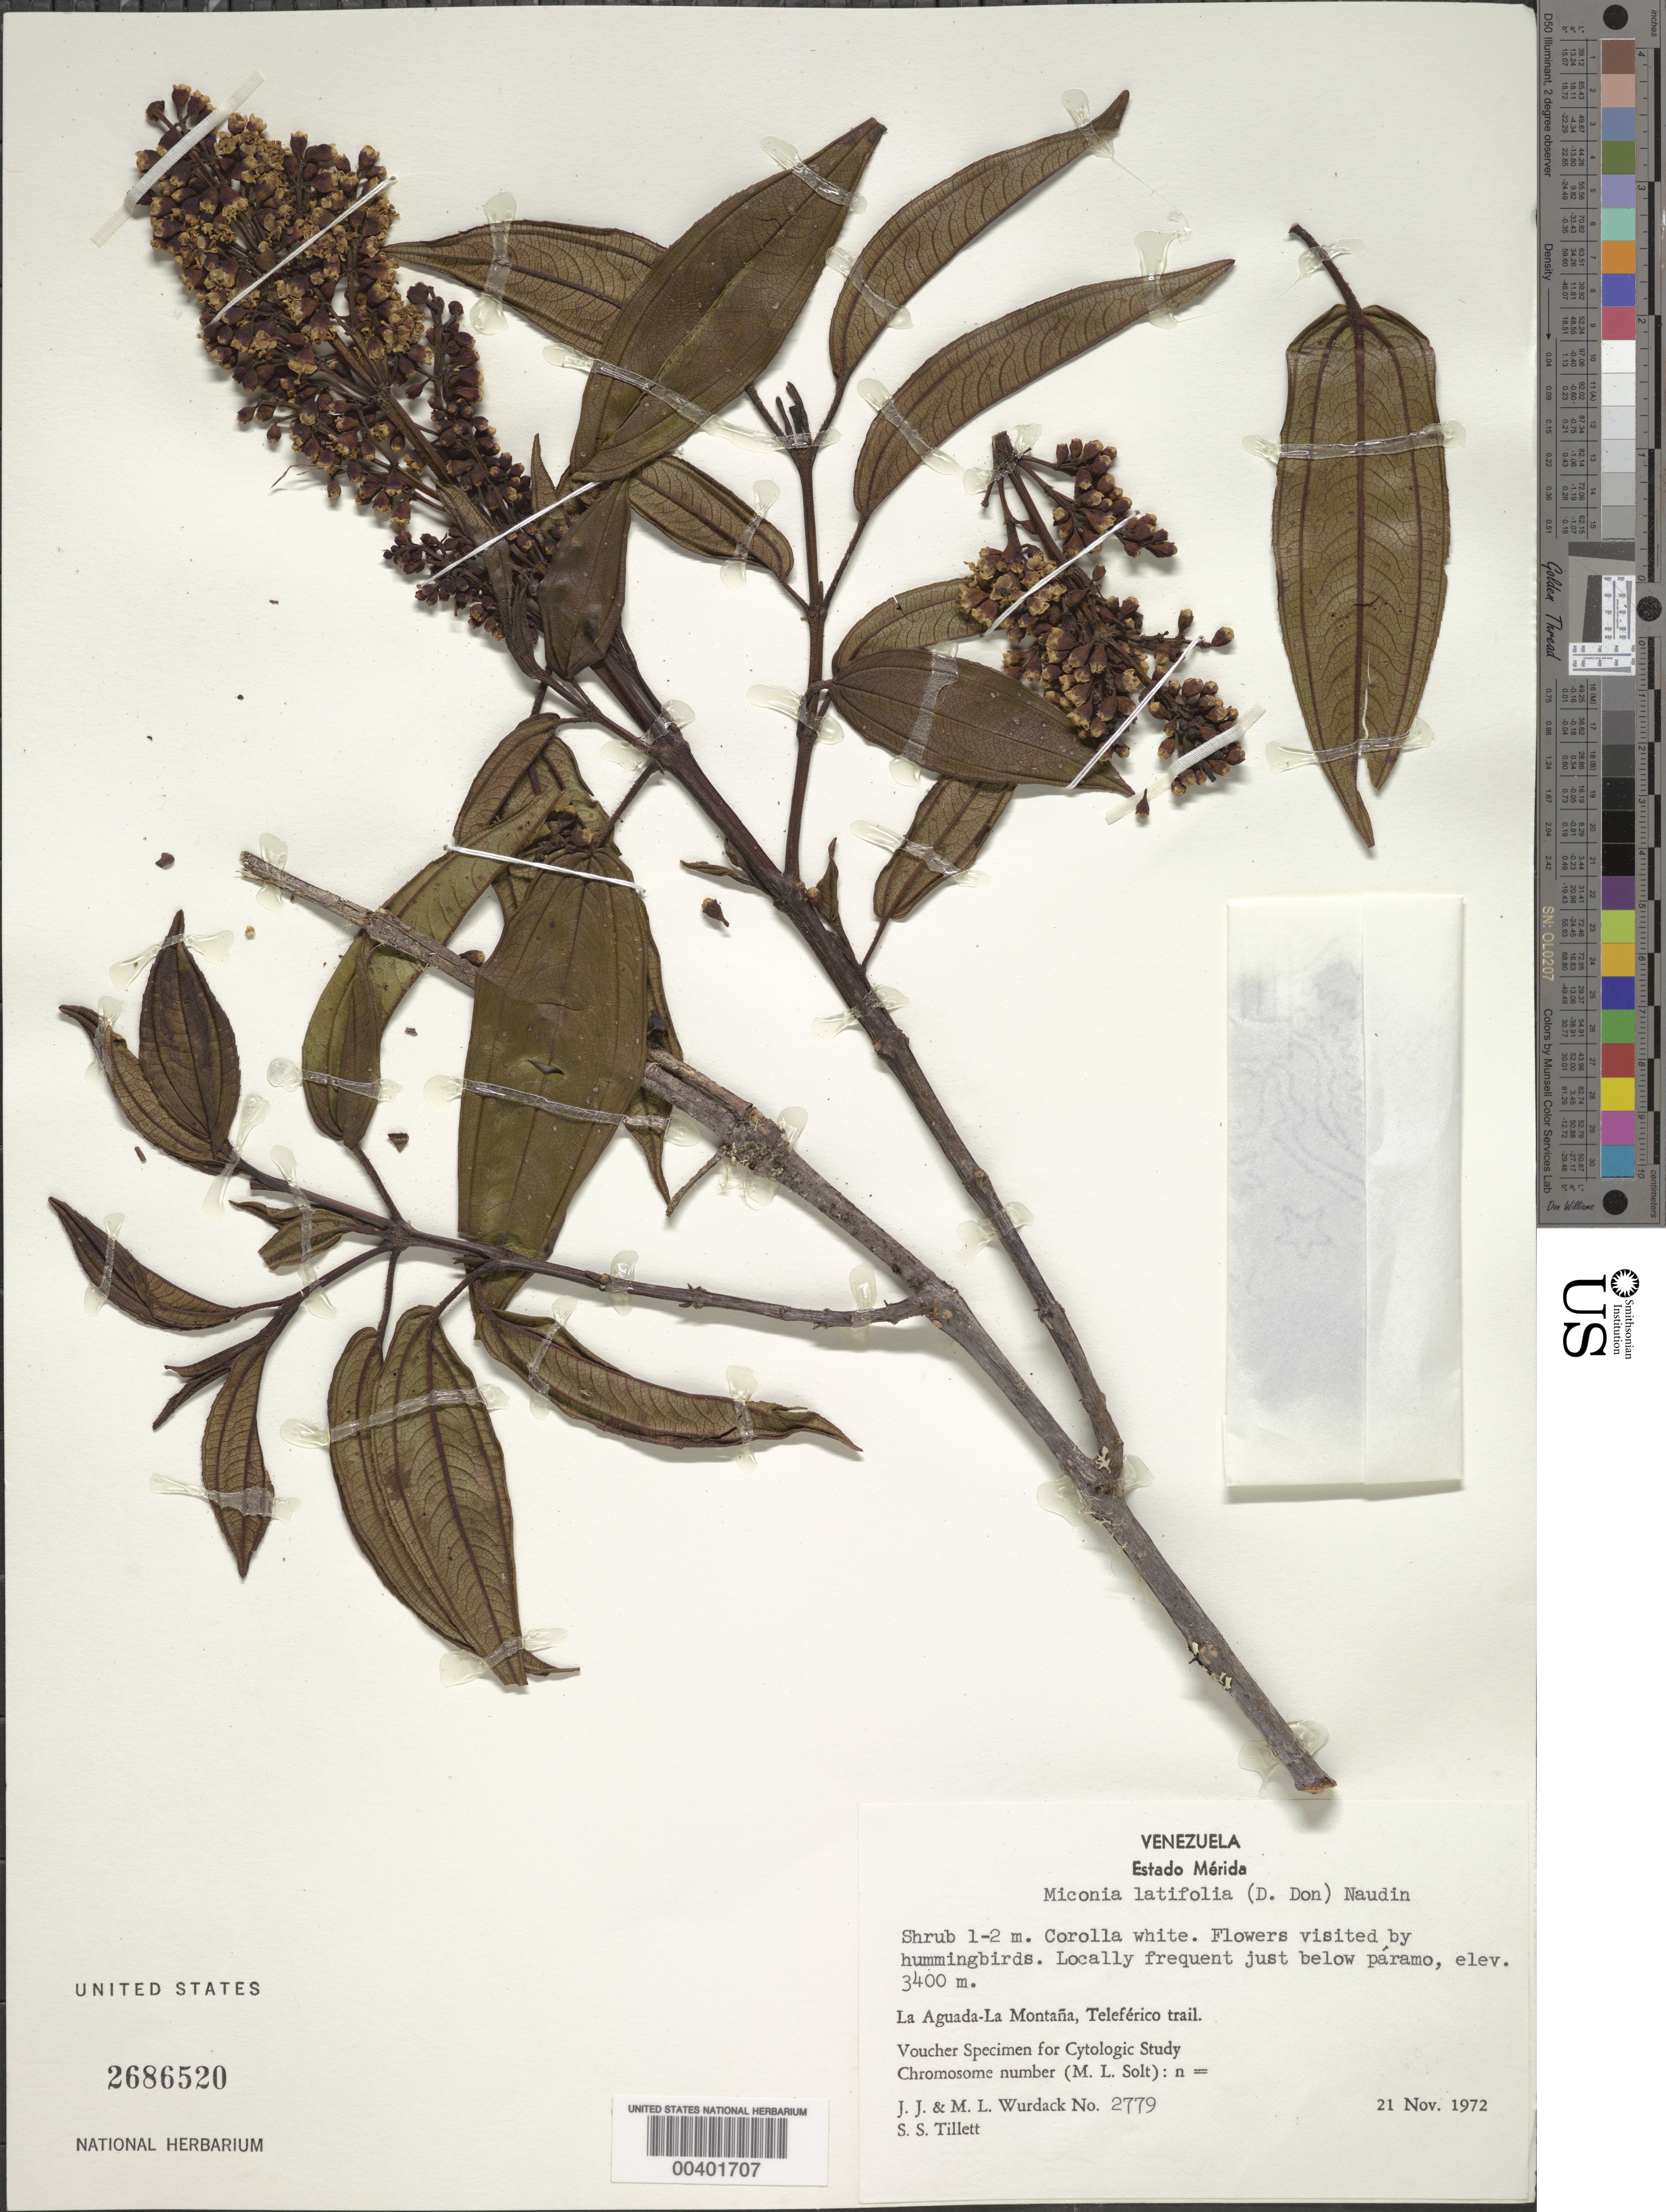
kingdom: Plantae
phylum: Tracheophyta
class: Magnoliopsida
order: Myrtales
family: Melastomataceae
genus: Miconia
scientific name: Miconia latifolia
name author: (D. Don) Naudin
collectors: J. J. Wurdack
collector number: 2779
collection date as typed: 21 Nov 1972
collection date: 1972-11-21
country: Venezuela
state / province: Mérida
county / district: Libertador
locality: La Aguada - La Montaña, Teleférico trail. Montana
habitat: Just below páramo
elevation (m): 3400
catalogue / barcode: US 2686520